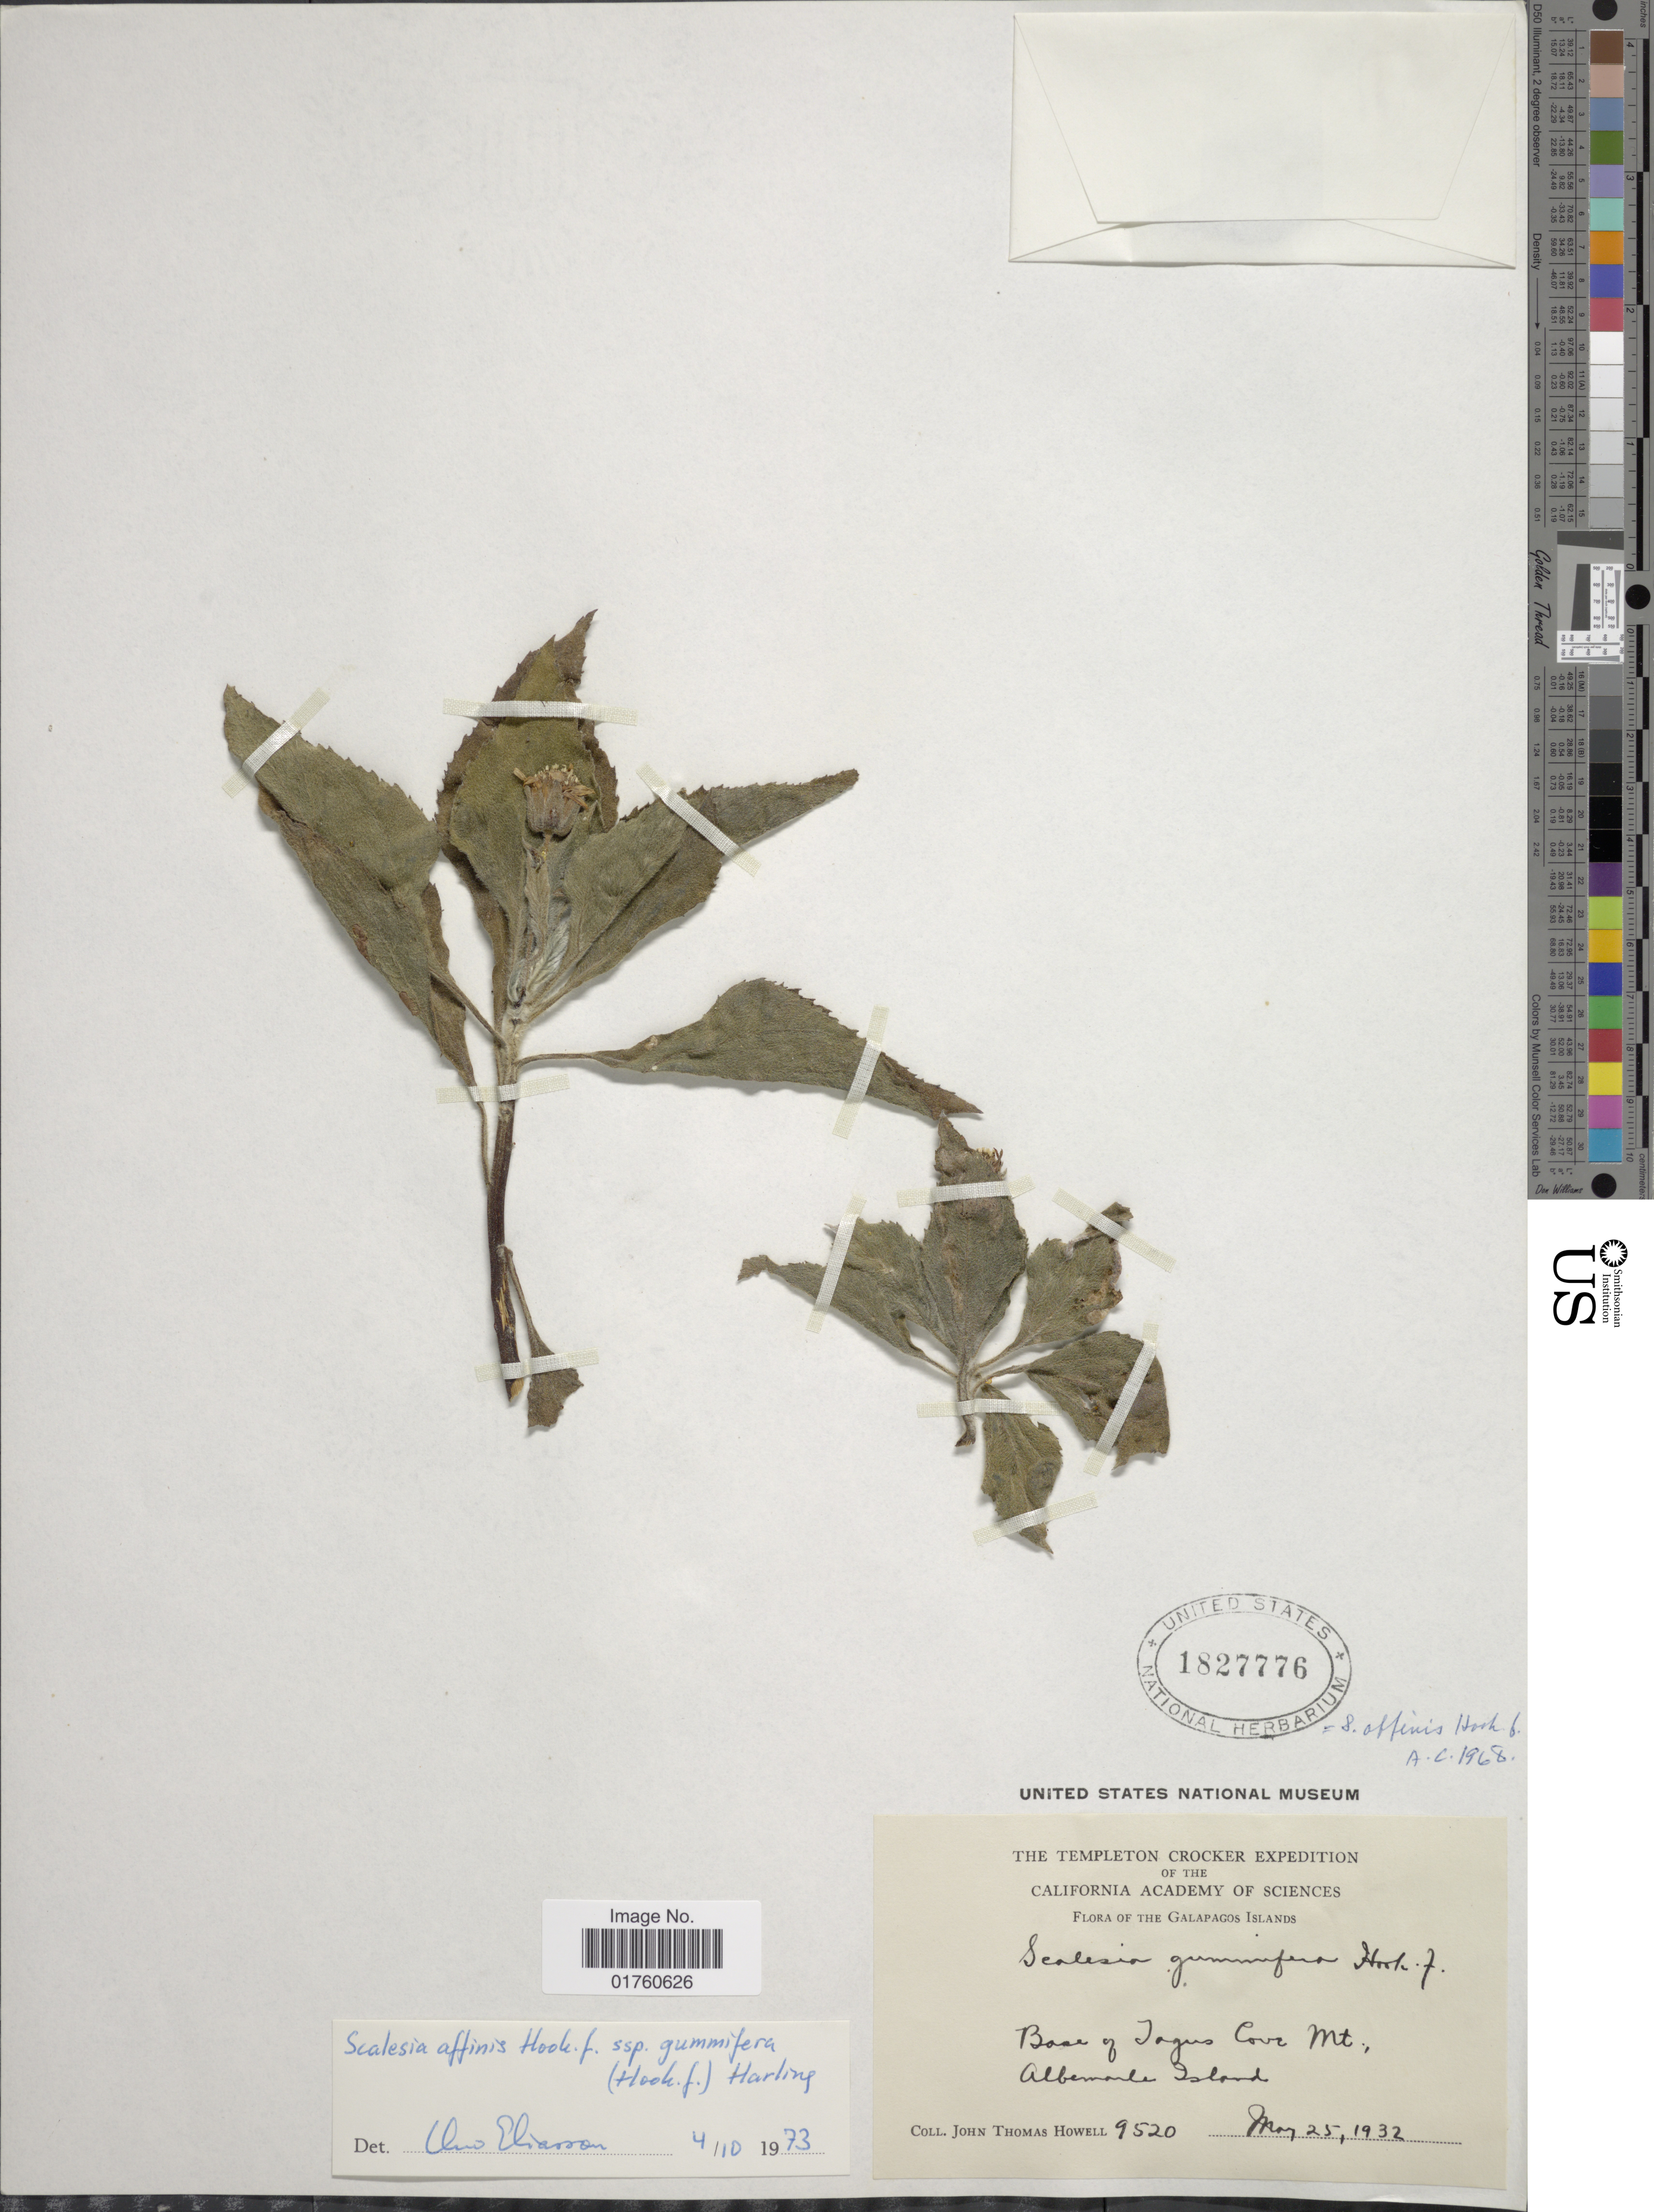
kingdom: Plantae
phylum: Tracheophyta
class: Magnoliopsida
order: Asterales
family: Asteraceae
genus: Scalesia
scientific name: Scalesia affinis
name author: Hook. f.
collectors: J. T. Howell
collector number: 9520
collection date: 1932-05-25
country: Ecuador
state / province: Colón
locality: The Galapagos Islands, Base of Jagus Cove Mt., Albemarle Island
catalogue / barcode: US 1827776